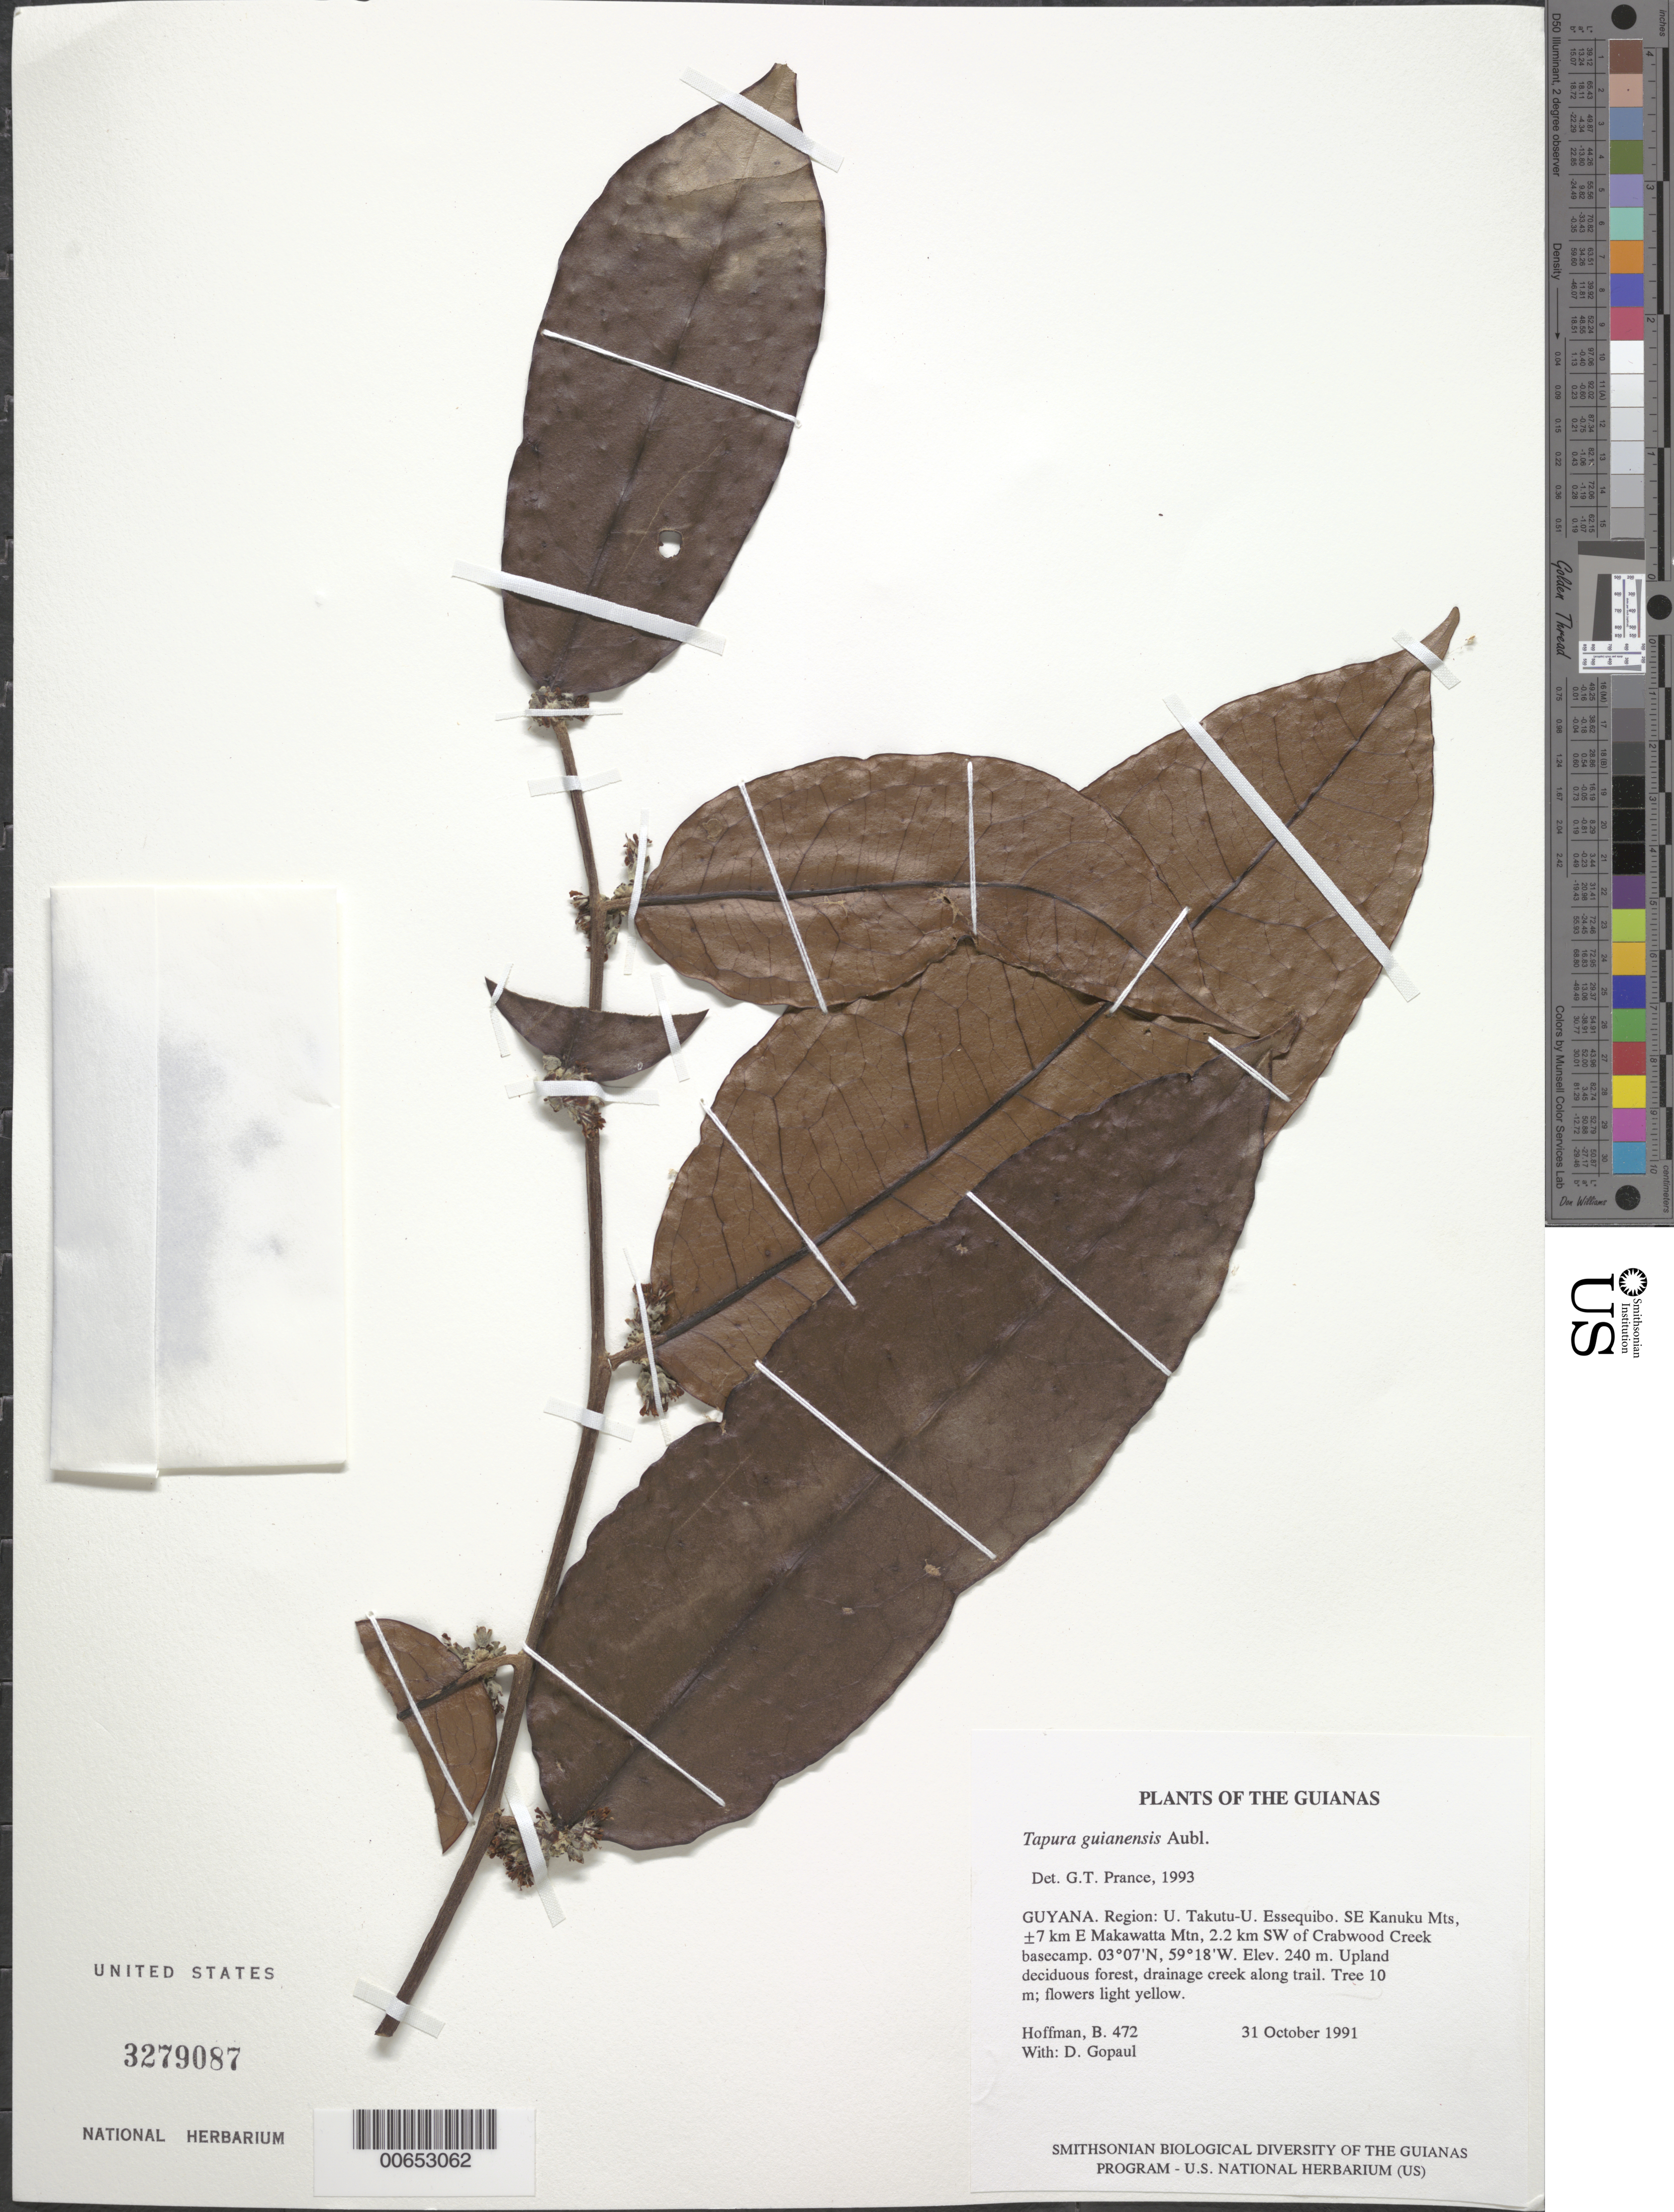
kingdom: Plantae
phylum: Tracheophyta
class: Magnoliopsida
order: Malpighiales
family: Dichapetalaceae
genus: Tapura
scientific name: Tapura guianensis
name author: Aubl.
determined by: Prance, G. T.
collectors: B. Hoffman & D. Gopaul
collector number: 472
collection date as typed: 31 October 1991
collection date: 1991-10-31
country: Guyana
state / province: U. Takutu-U. Essequibo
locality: SE Kanuku Mts, ±7 km E of Makawatta Mountain, 2.2 km SW of Crabwood Creek basecamp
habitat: Upland deciduous forest, drainage creek along trail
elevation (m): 240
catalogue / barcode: US 3279087